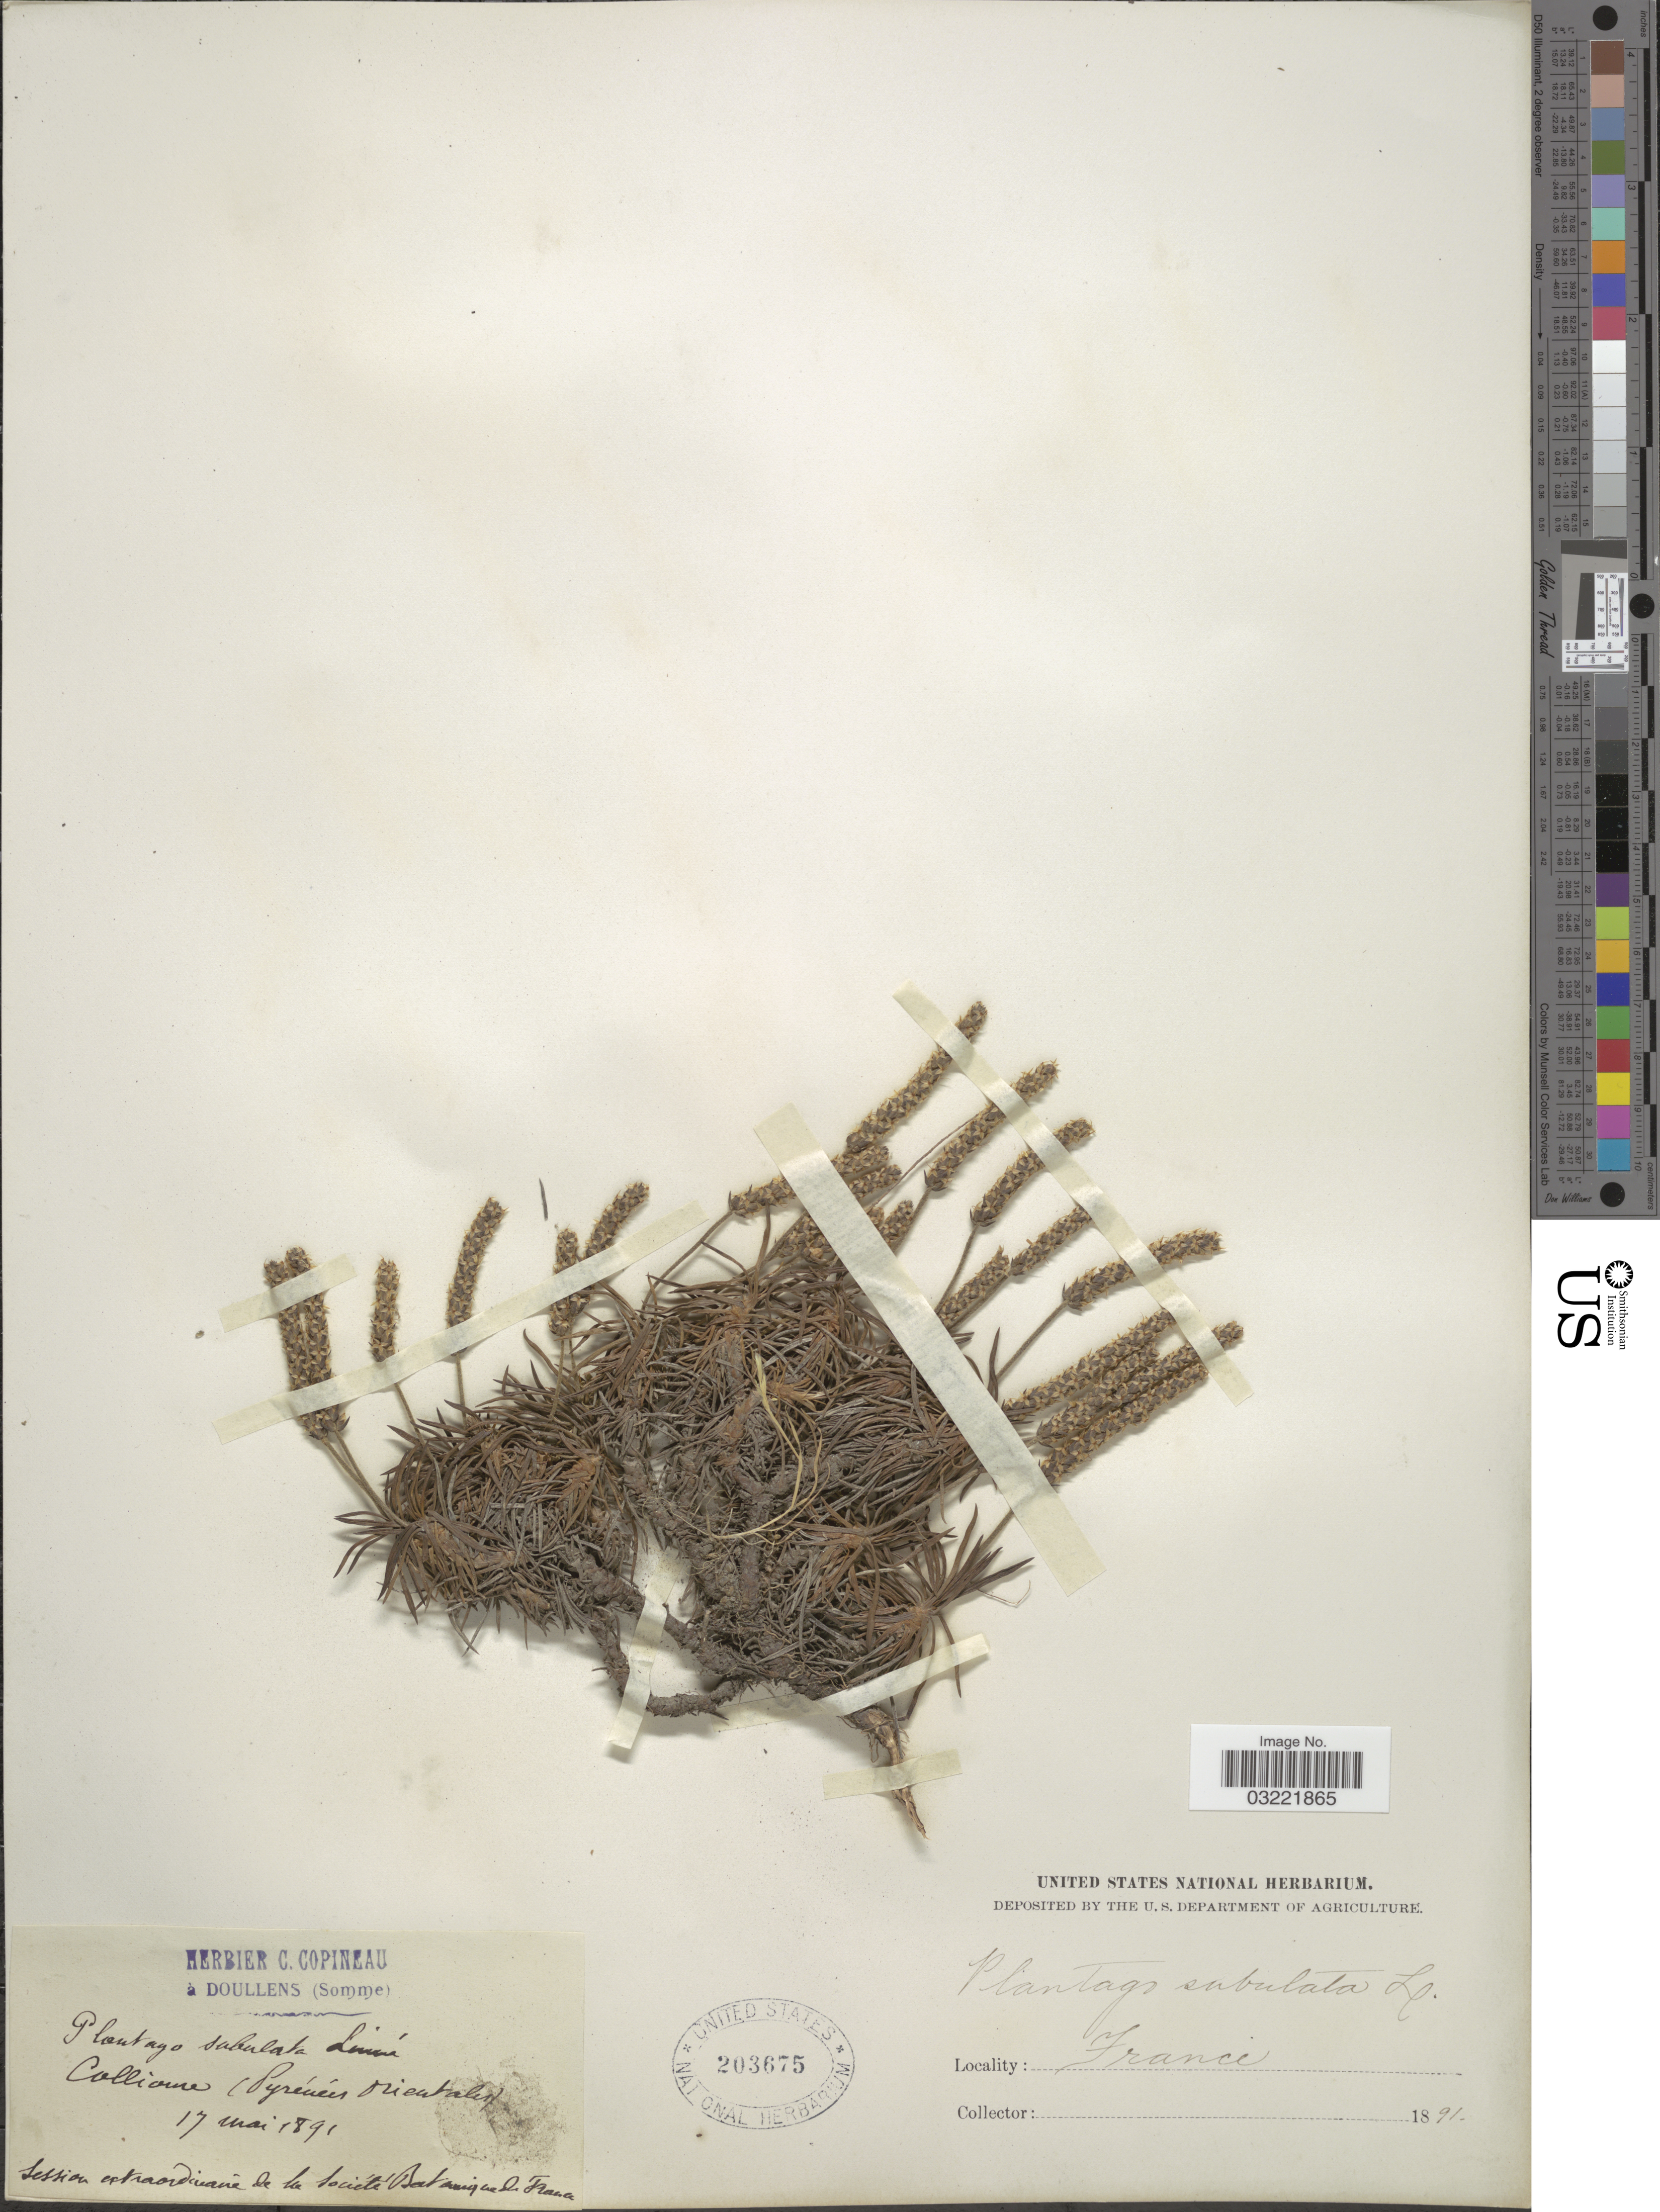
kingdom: Plantae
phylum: Tracheophyta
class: Magnoliopsida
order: Lamiales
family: Plantaginaceae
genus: Plantago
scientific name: Plantago subulata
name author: L.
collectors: ex herb. C. Copineau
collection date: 1891-05-17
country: France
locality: Collioure (Pyrénées orientales).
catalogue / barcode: US 203675